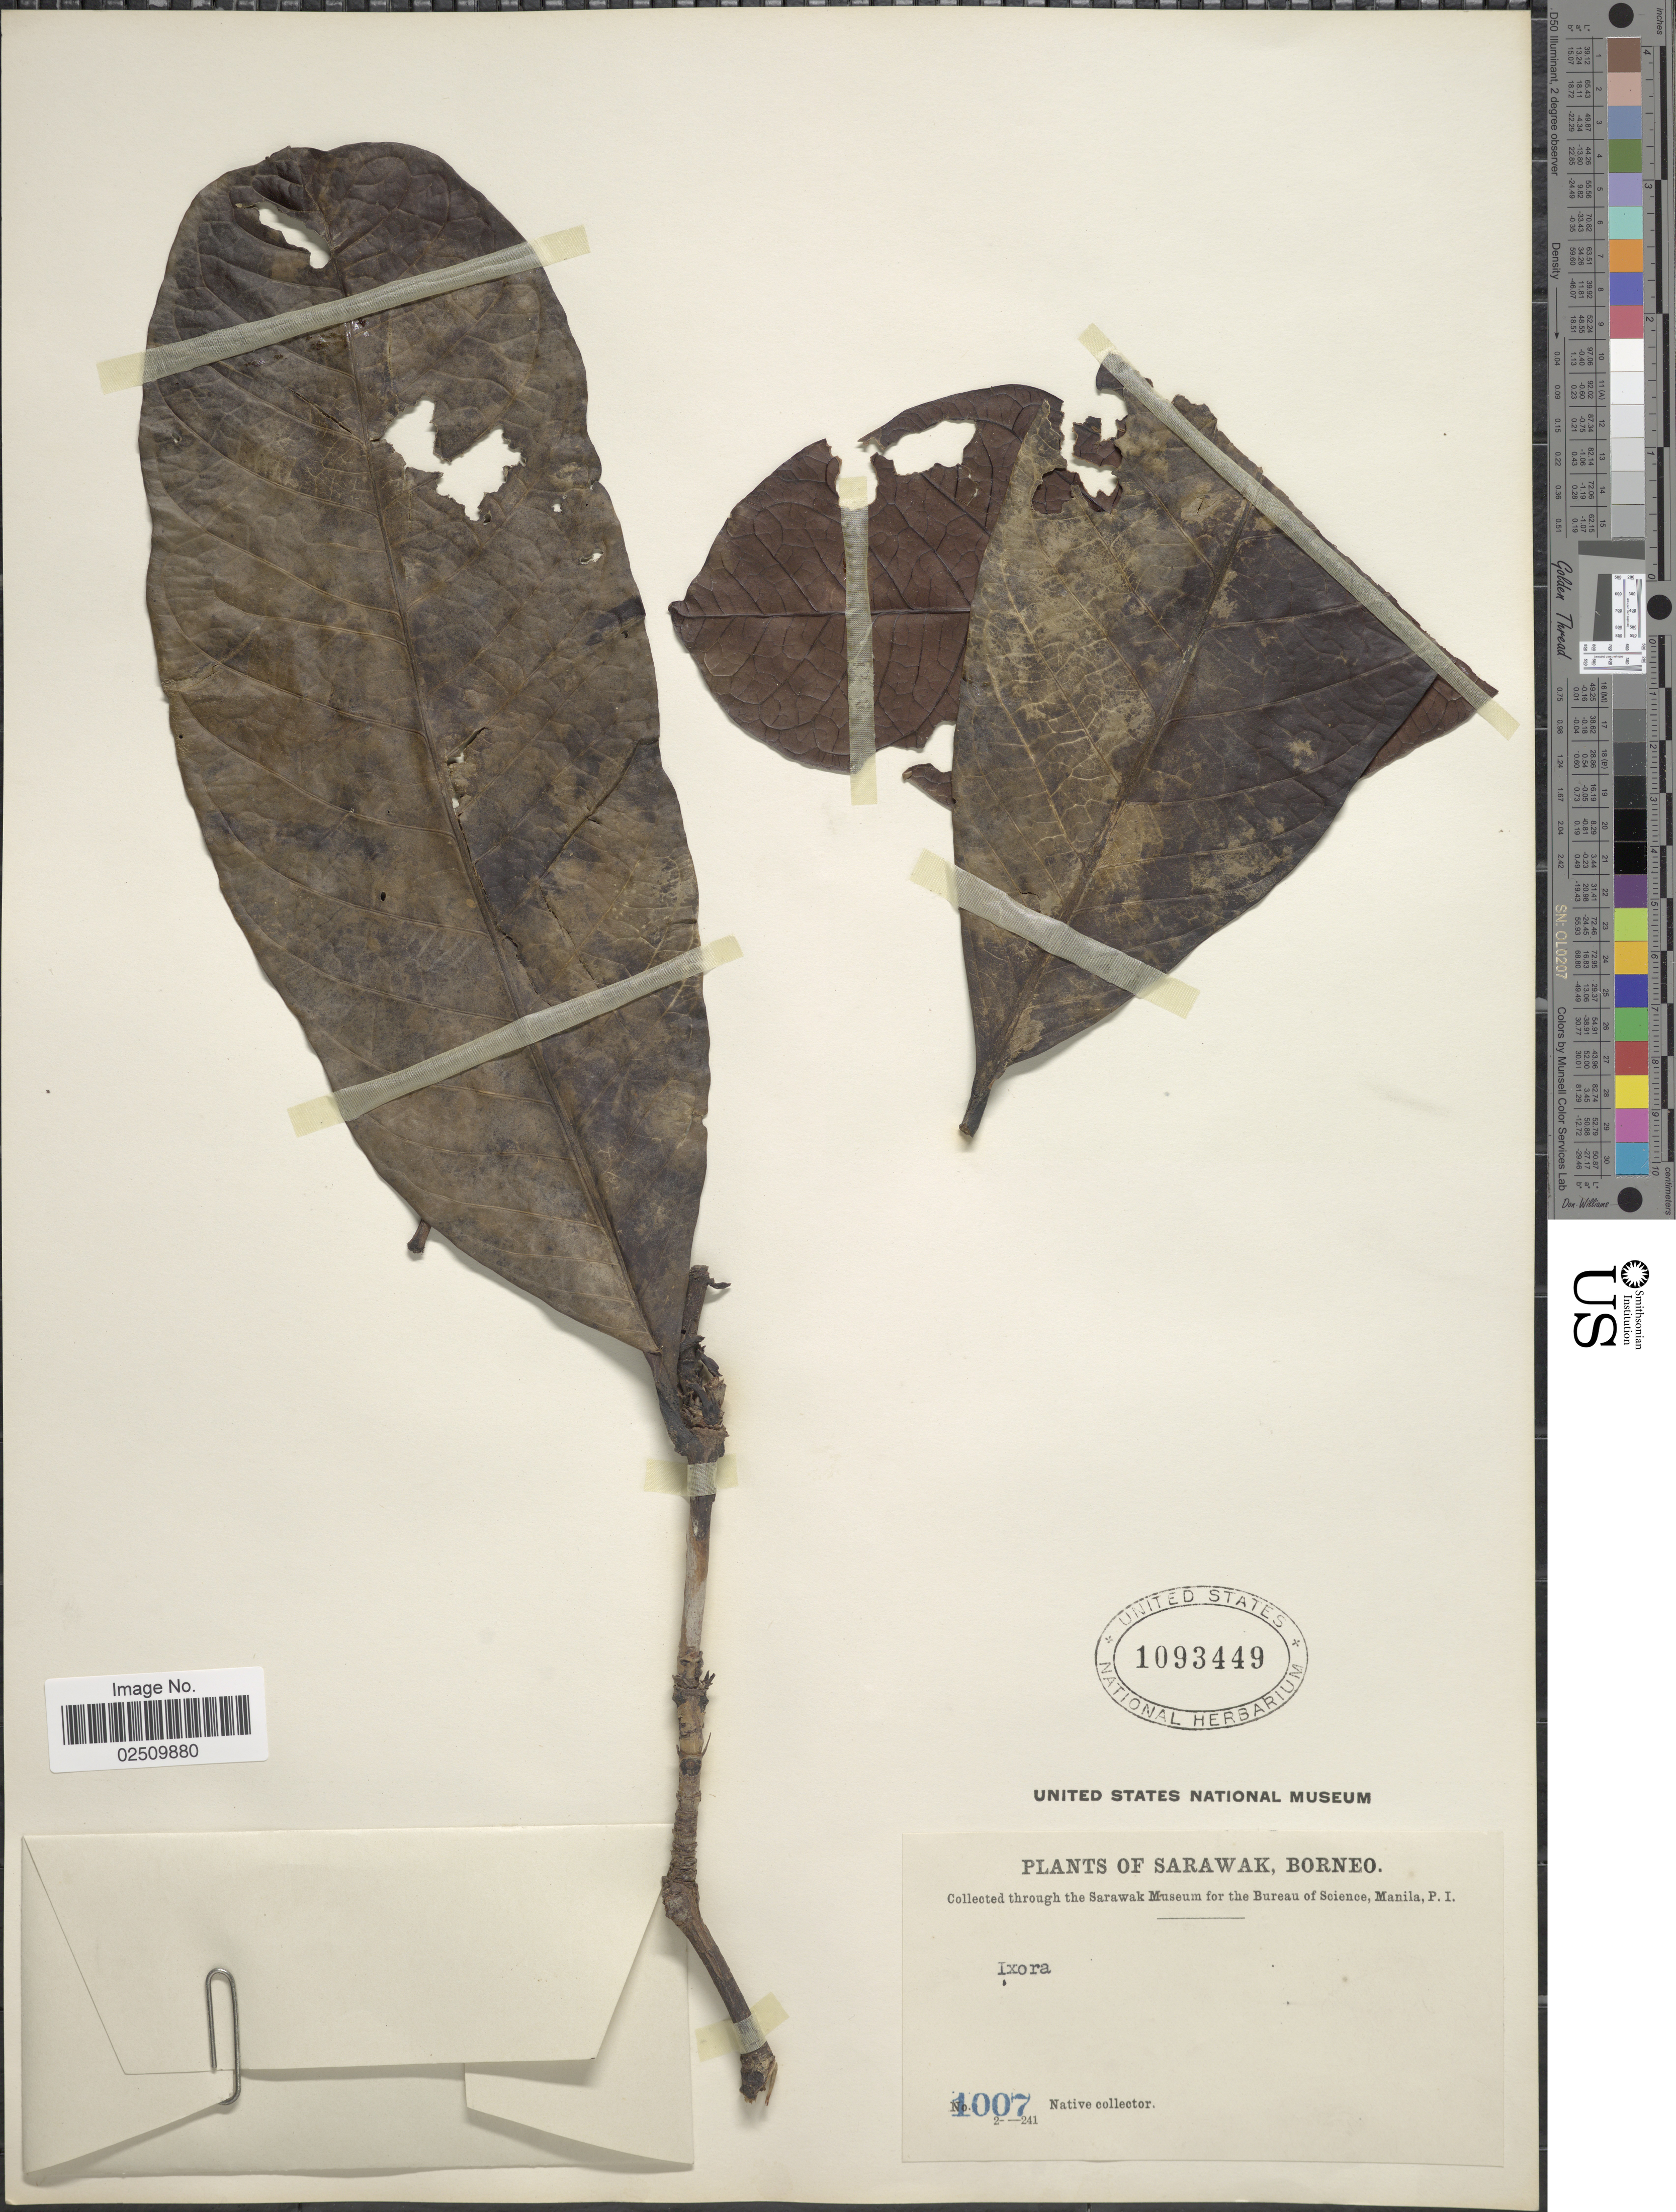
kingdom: Plantae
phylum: Tracheophyta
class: Magnoliopsida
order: Gentianales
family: Rubiaceae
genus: Ixora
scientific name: Ixora sp.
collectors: Native collector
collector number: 1007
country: Malaysia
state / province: Sarawak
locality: Borneo.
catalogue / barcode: US 1093449